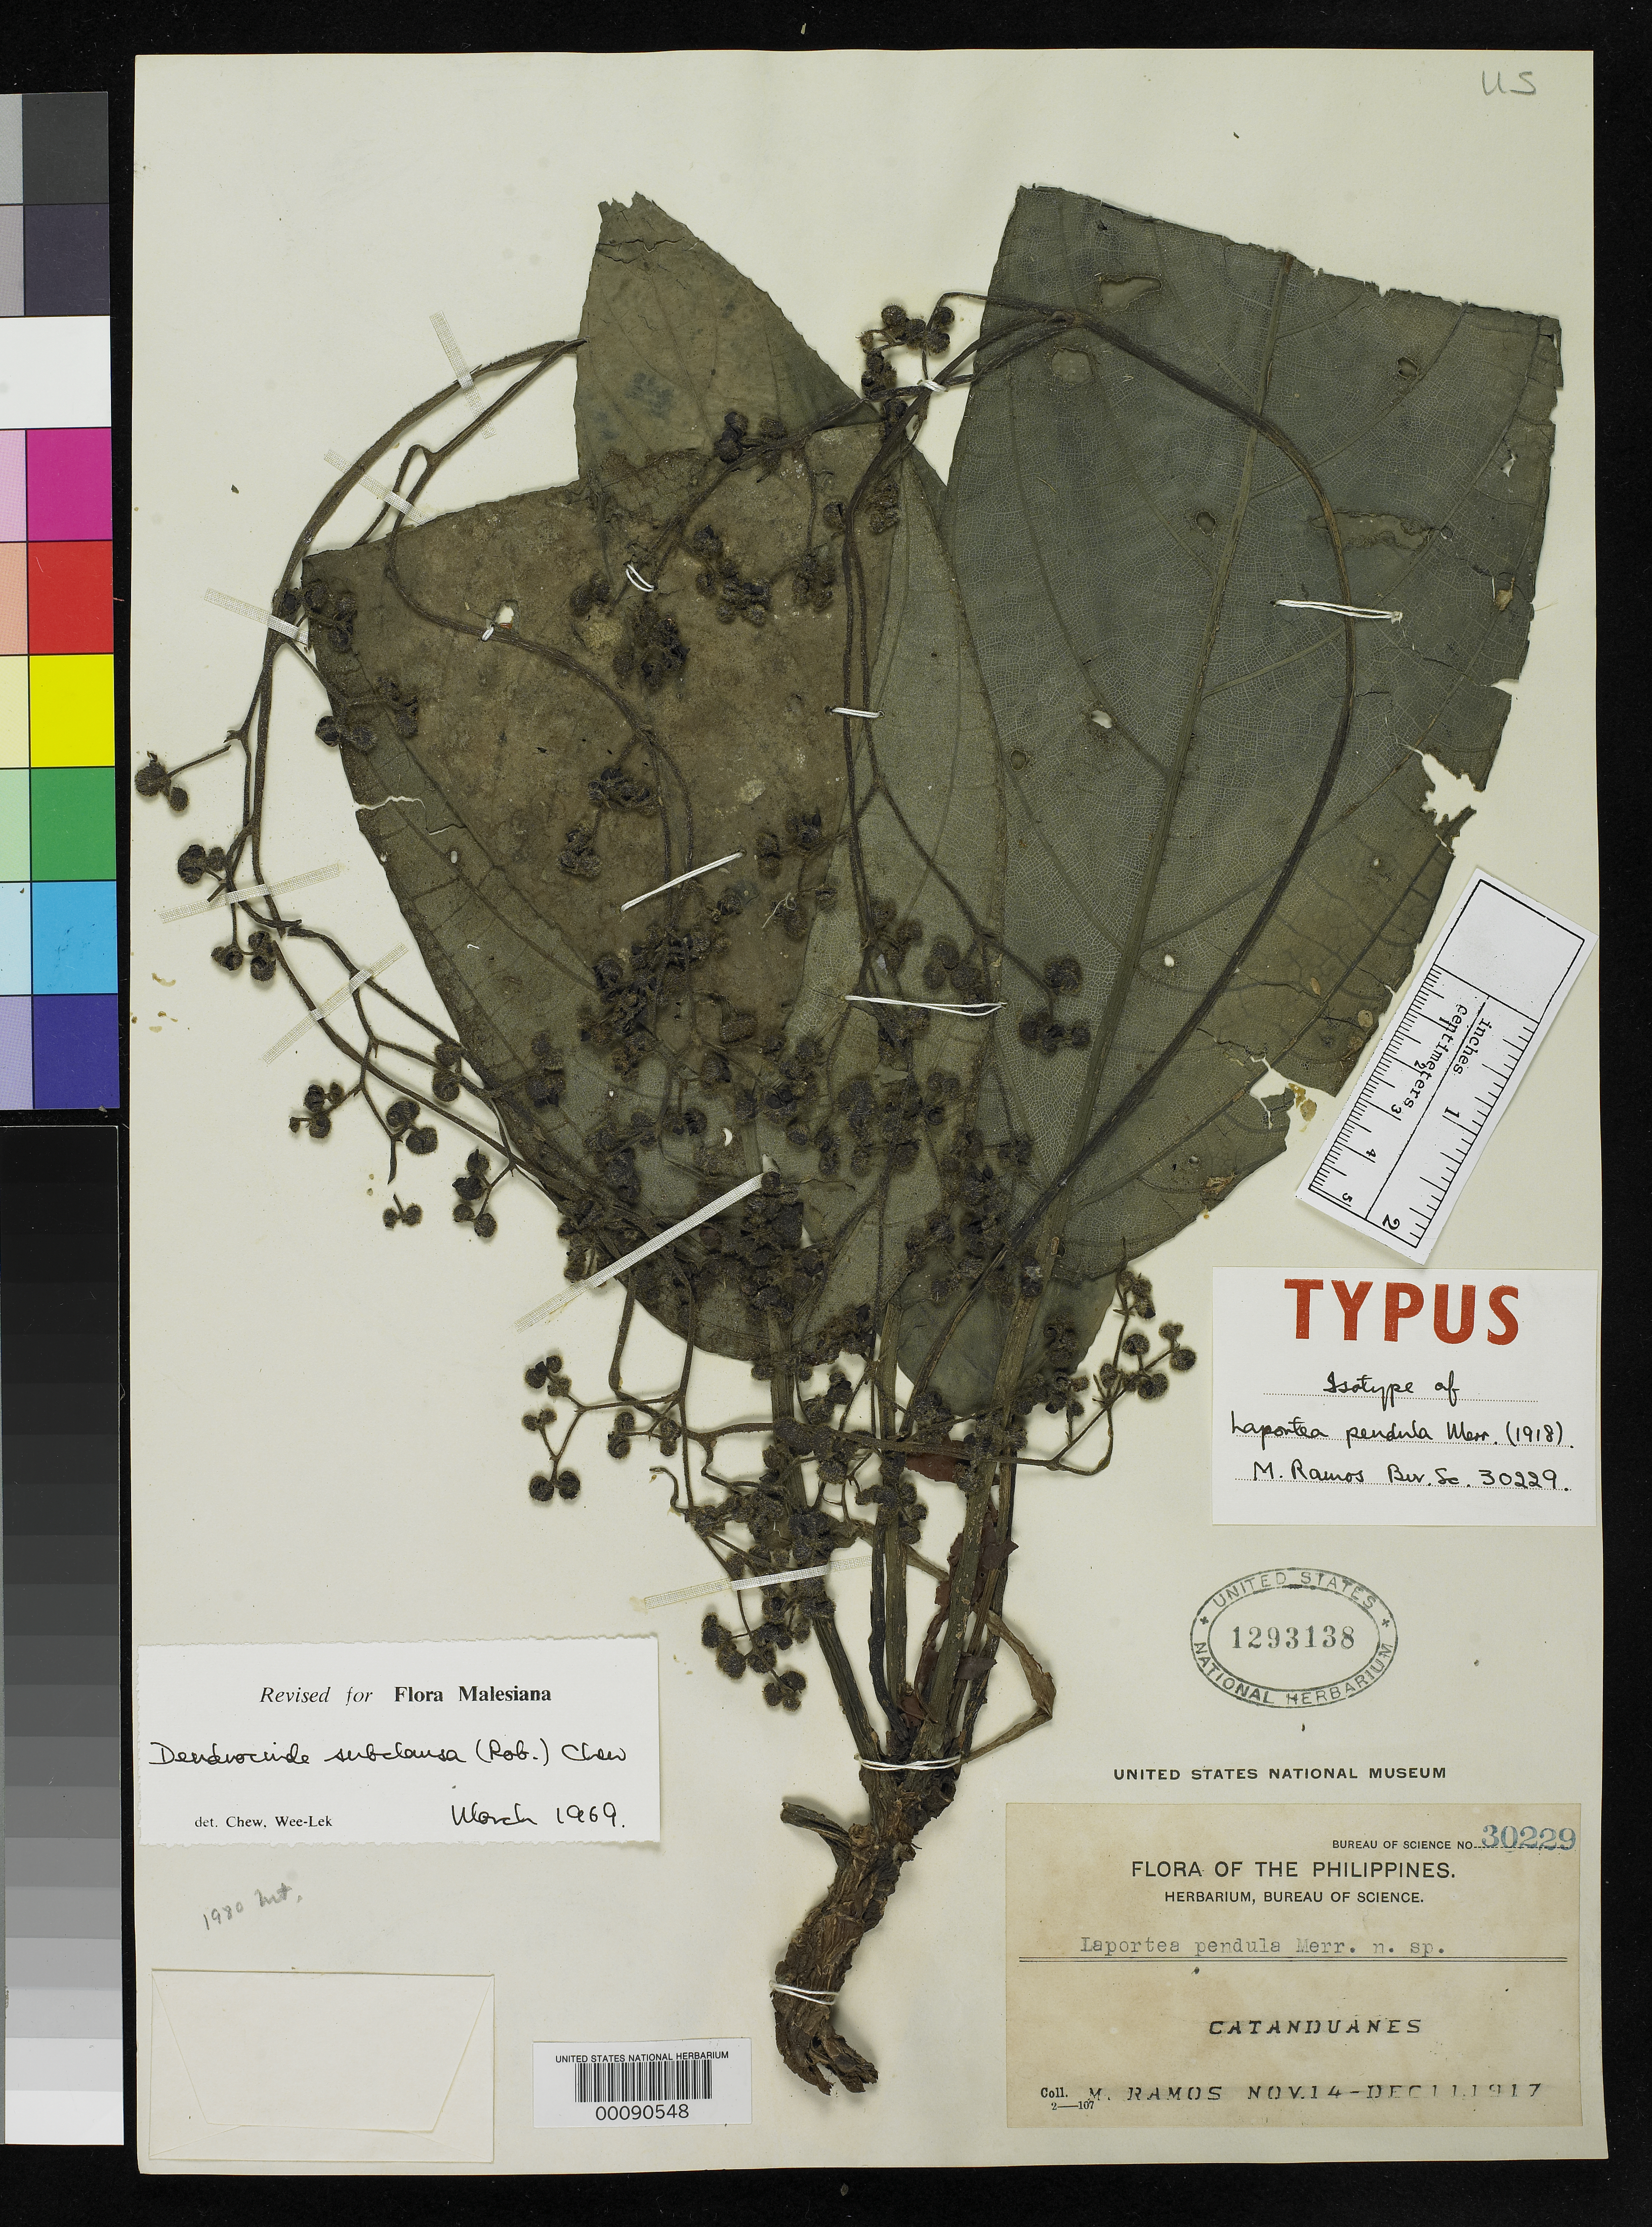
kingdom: Plantae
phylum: Tracheophyta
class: Magnoliopsida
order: Rosales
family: Urticaceae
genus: Laportea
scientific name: Laportea pendula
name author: Merr.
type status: Isotype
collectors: M. Ramos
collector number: Bur. Sci. 30229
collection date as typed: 14 Nov 1917 to 11 Dec 1917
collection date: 1917-11-14/1917-12-11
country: Philippines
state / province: Bicol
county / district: Catanduanes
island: Catanduanes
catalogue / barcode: US 1293138